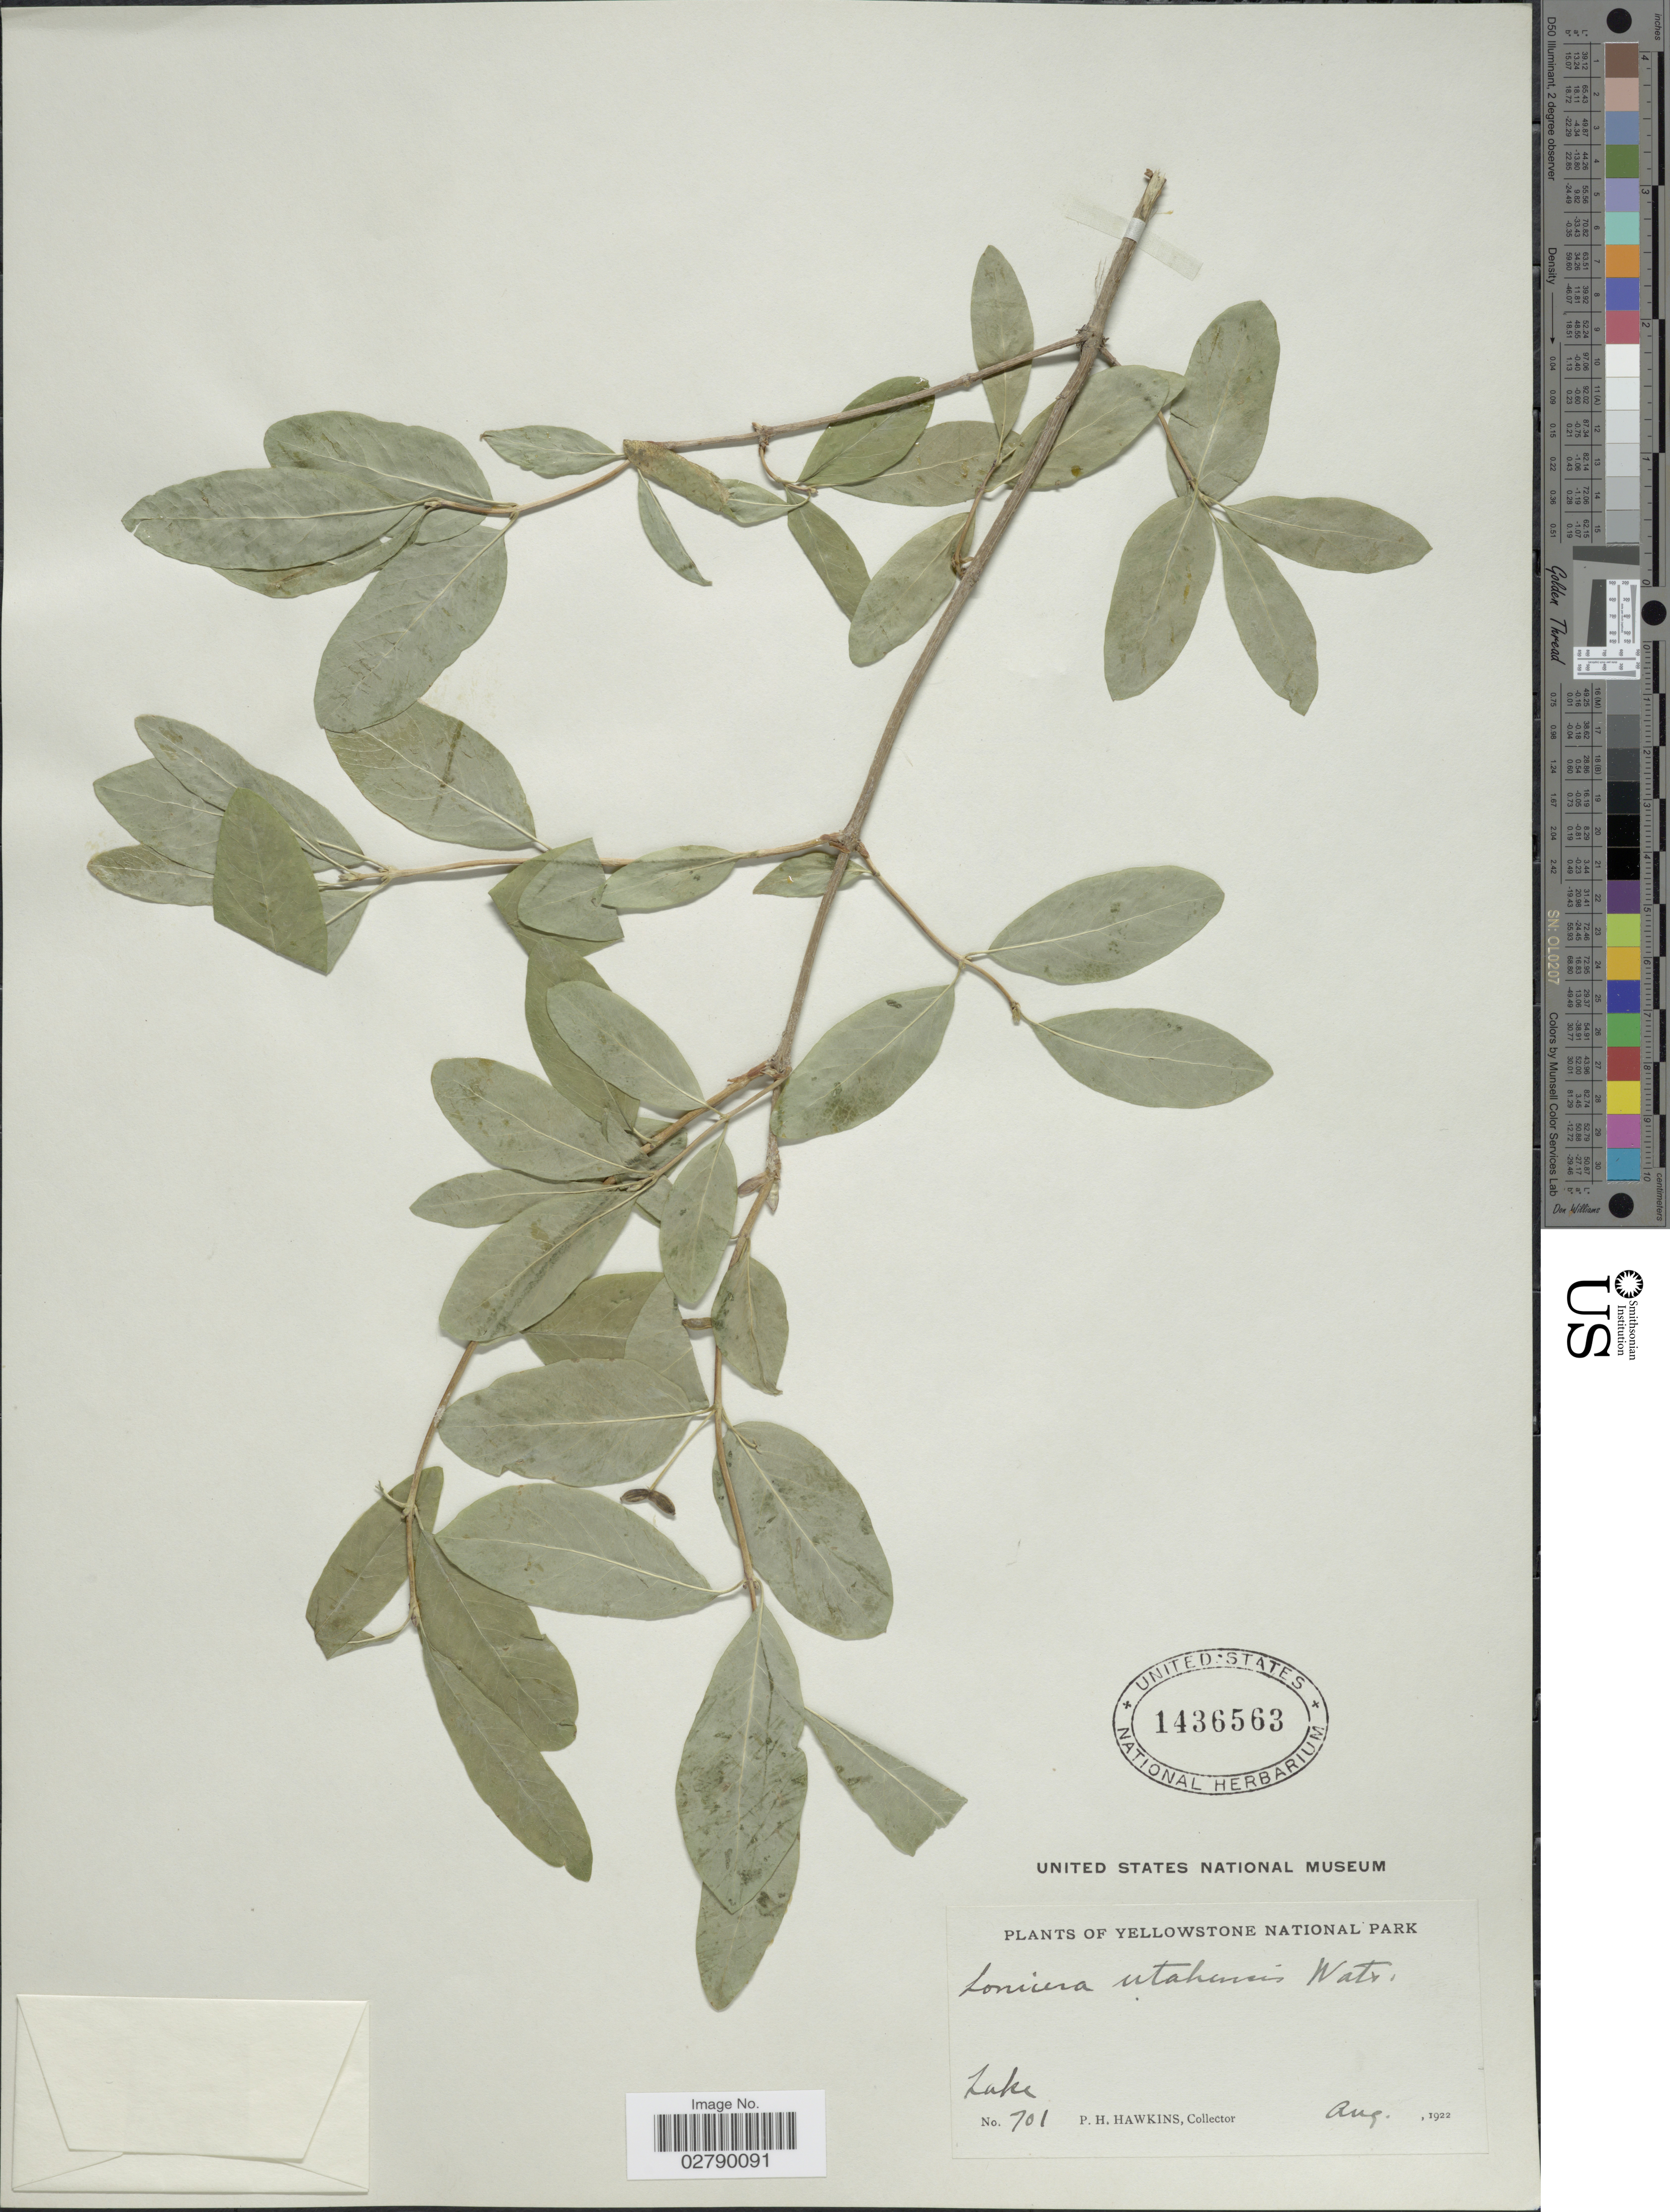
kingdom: Plantae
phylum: Tracheophyta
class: Magnoliopsida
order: Dipsacales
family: Caprifoliaceae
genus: Lonicera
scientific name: Lonicera utahensis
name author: S. Watson in C. King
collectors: P. Hawkins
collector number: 701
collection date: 1922-08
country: United States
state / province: Wyoming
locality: Yellowstone National Park. Lake.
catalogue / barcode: US 1436563